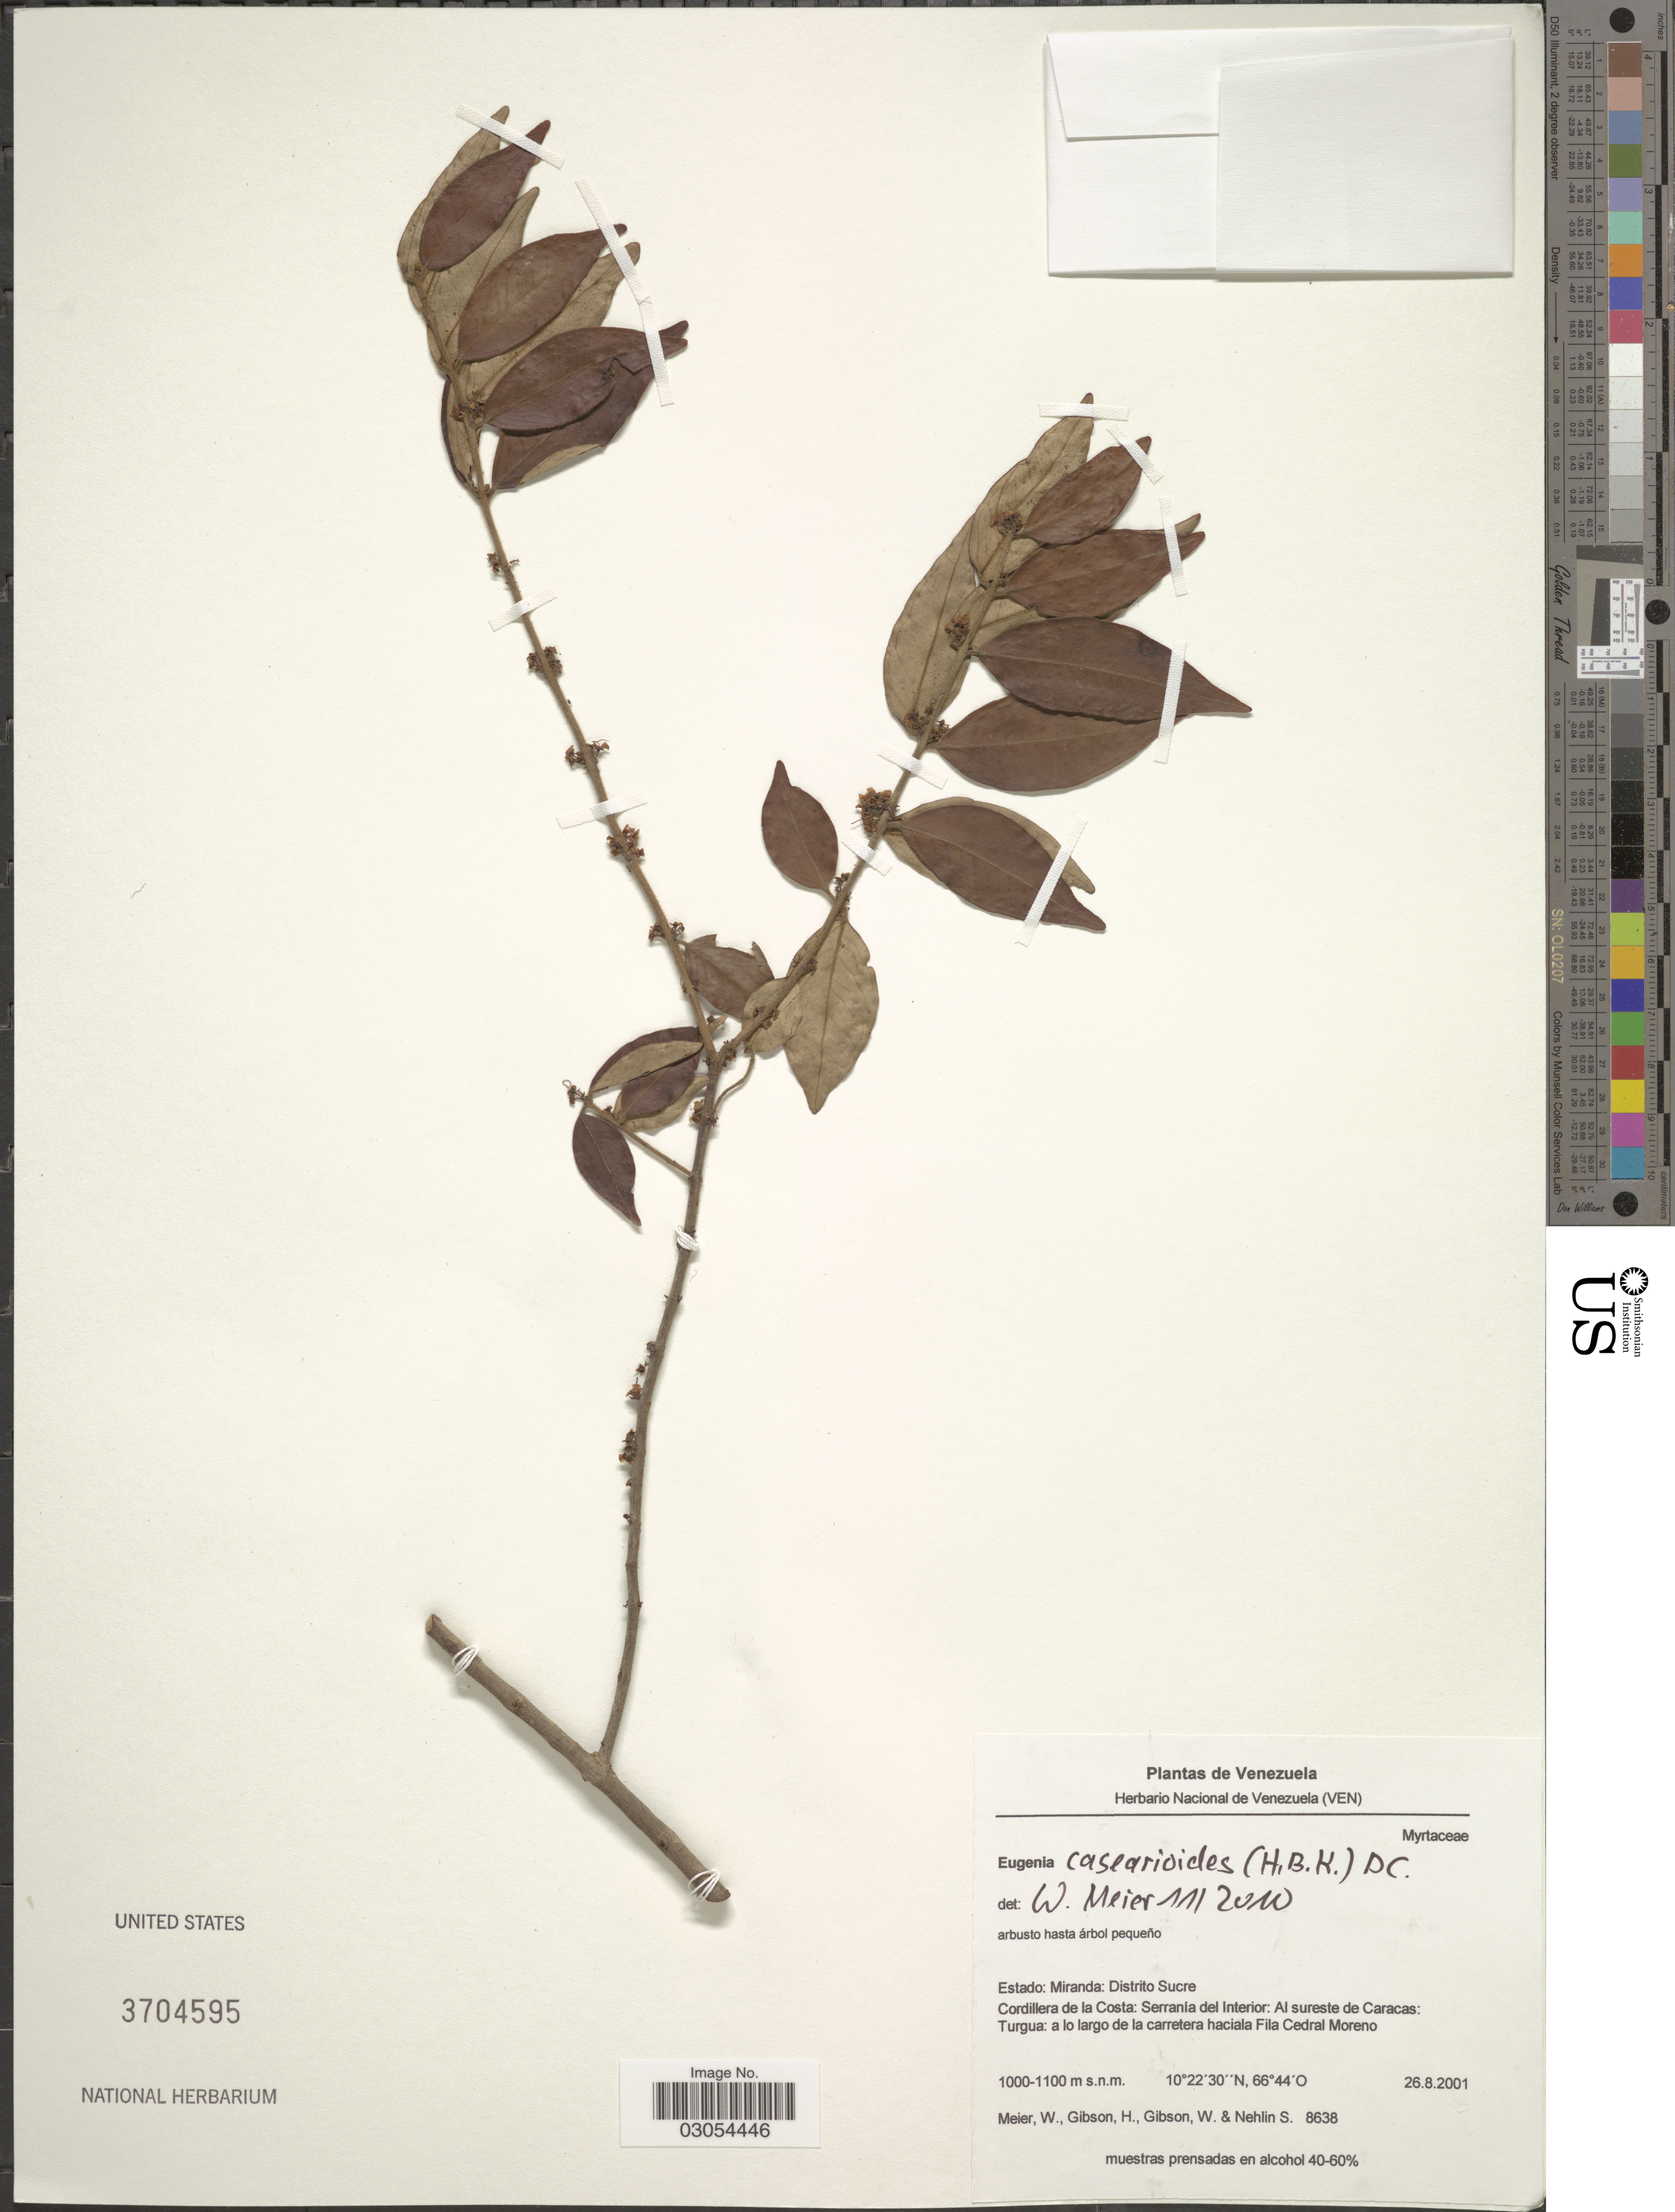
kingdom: Plantae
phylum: Tracheophyta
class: Magnoliopsida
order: Myrtales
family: Myrtaceae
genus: Eugenia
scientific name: Eugenia casearioides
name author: (Kunth) DC.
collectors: W. Meier, H. Gibson, W. Gibson & S. Nehlin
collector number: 8638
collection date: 2001-08-26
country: Venezuela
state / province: Miranda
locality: Distrito Sucre. Cordillera de la Costa: Serrania del Interior: Al sureste de Caracas: Turgua: a lo largo de la carretera haciala Fila Cedral Moreno.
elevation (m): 1000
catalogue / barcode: US 3704595